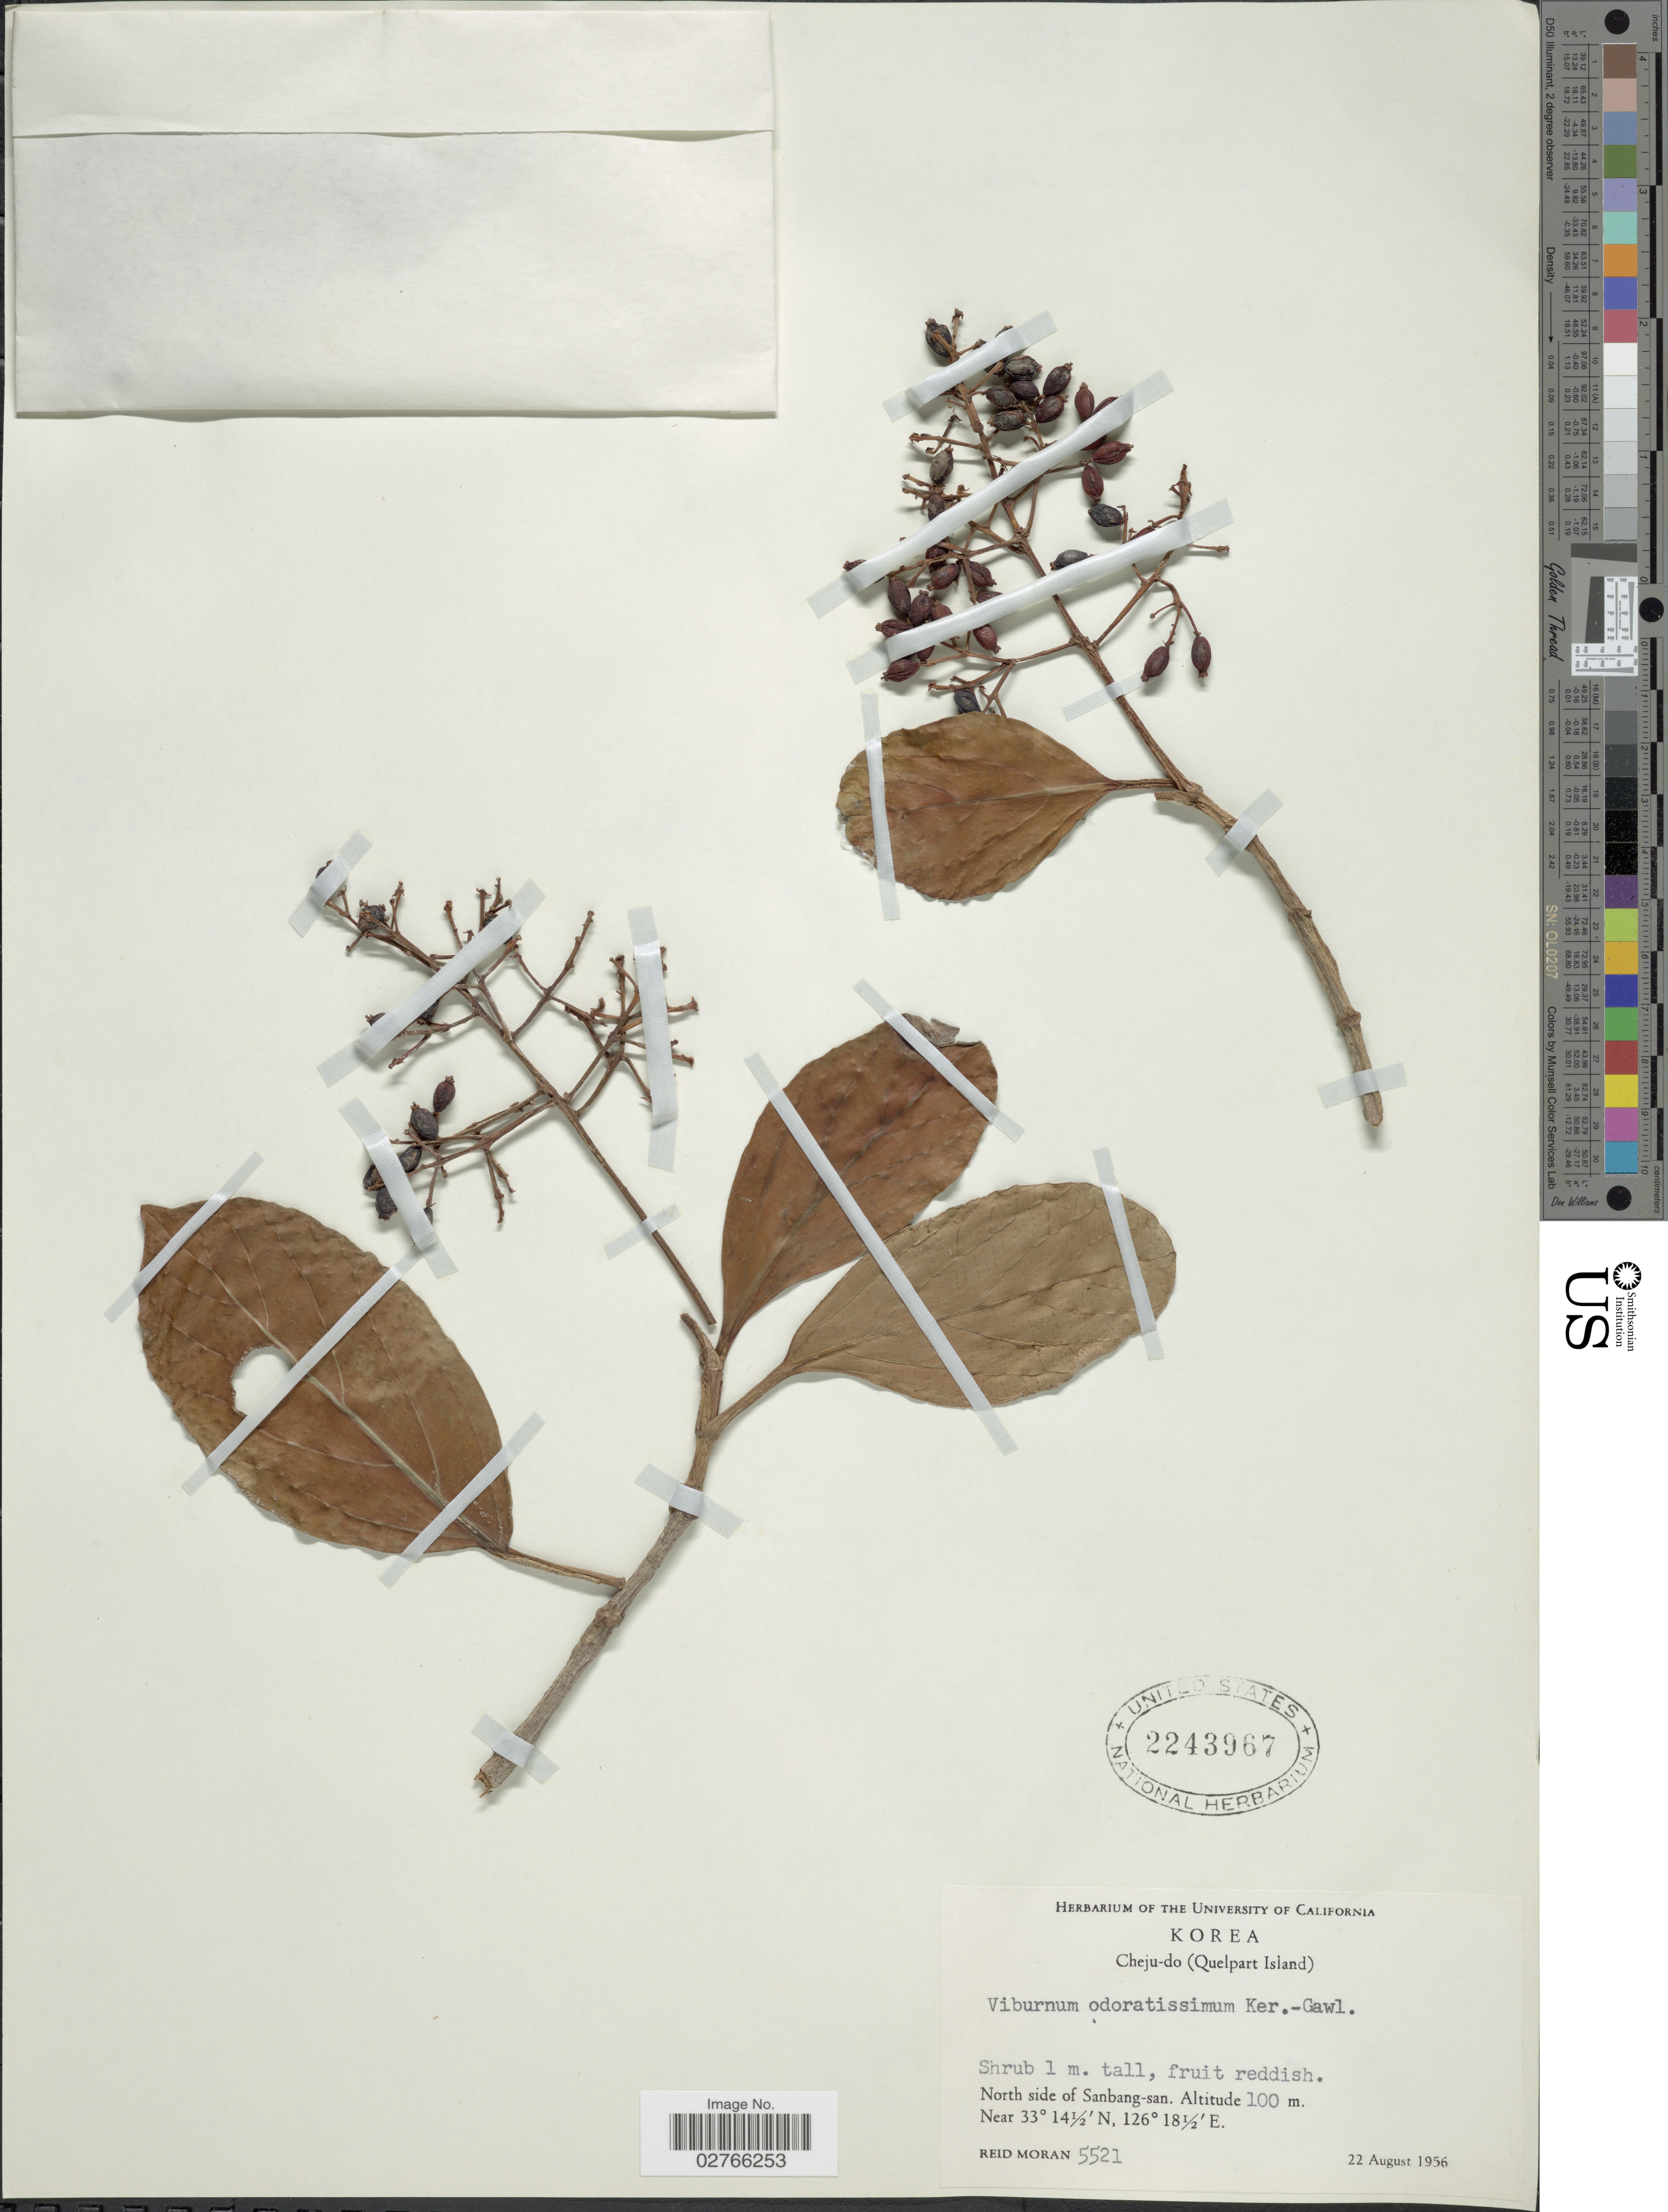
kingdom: Plantae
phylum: Tracheophyta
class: Magnoliopsida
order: Dipsacales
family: Viburnaceae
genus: Viburnum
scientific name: Viburnum odoratissimum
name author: Ker Gawl.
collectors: R. V. Moran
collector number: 5521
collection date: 1956-08-22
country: South Korea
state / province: Jeju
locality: Cheju-do (Quelpart Island), North side of Sanbang-san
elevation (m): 100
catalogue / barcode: US 2243967